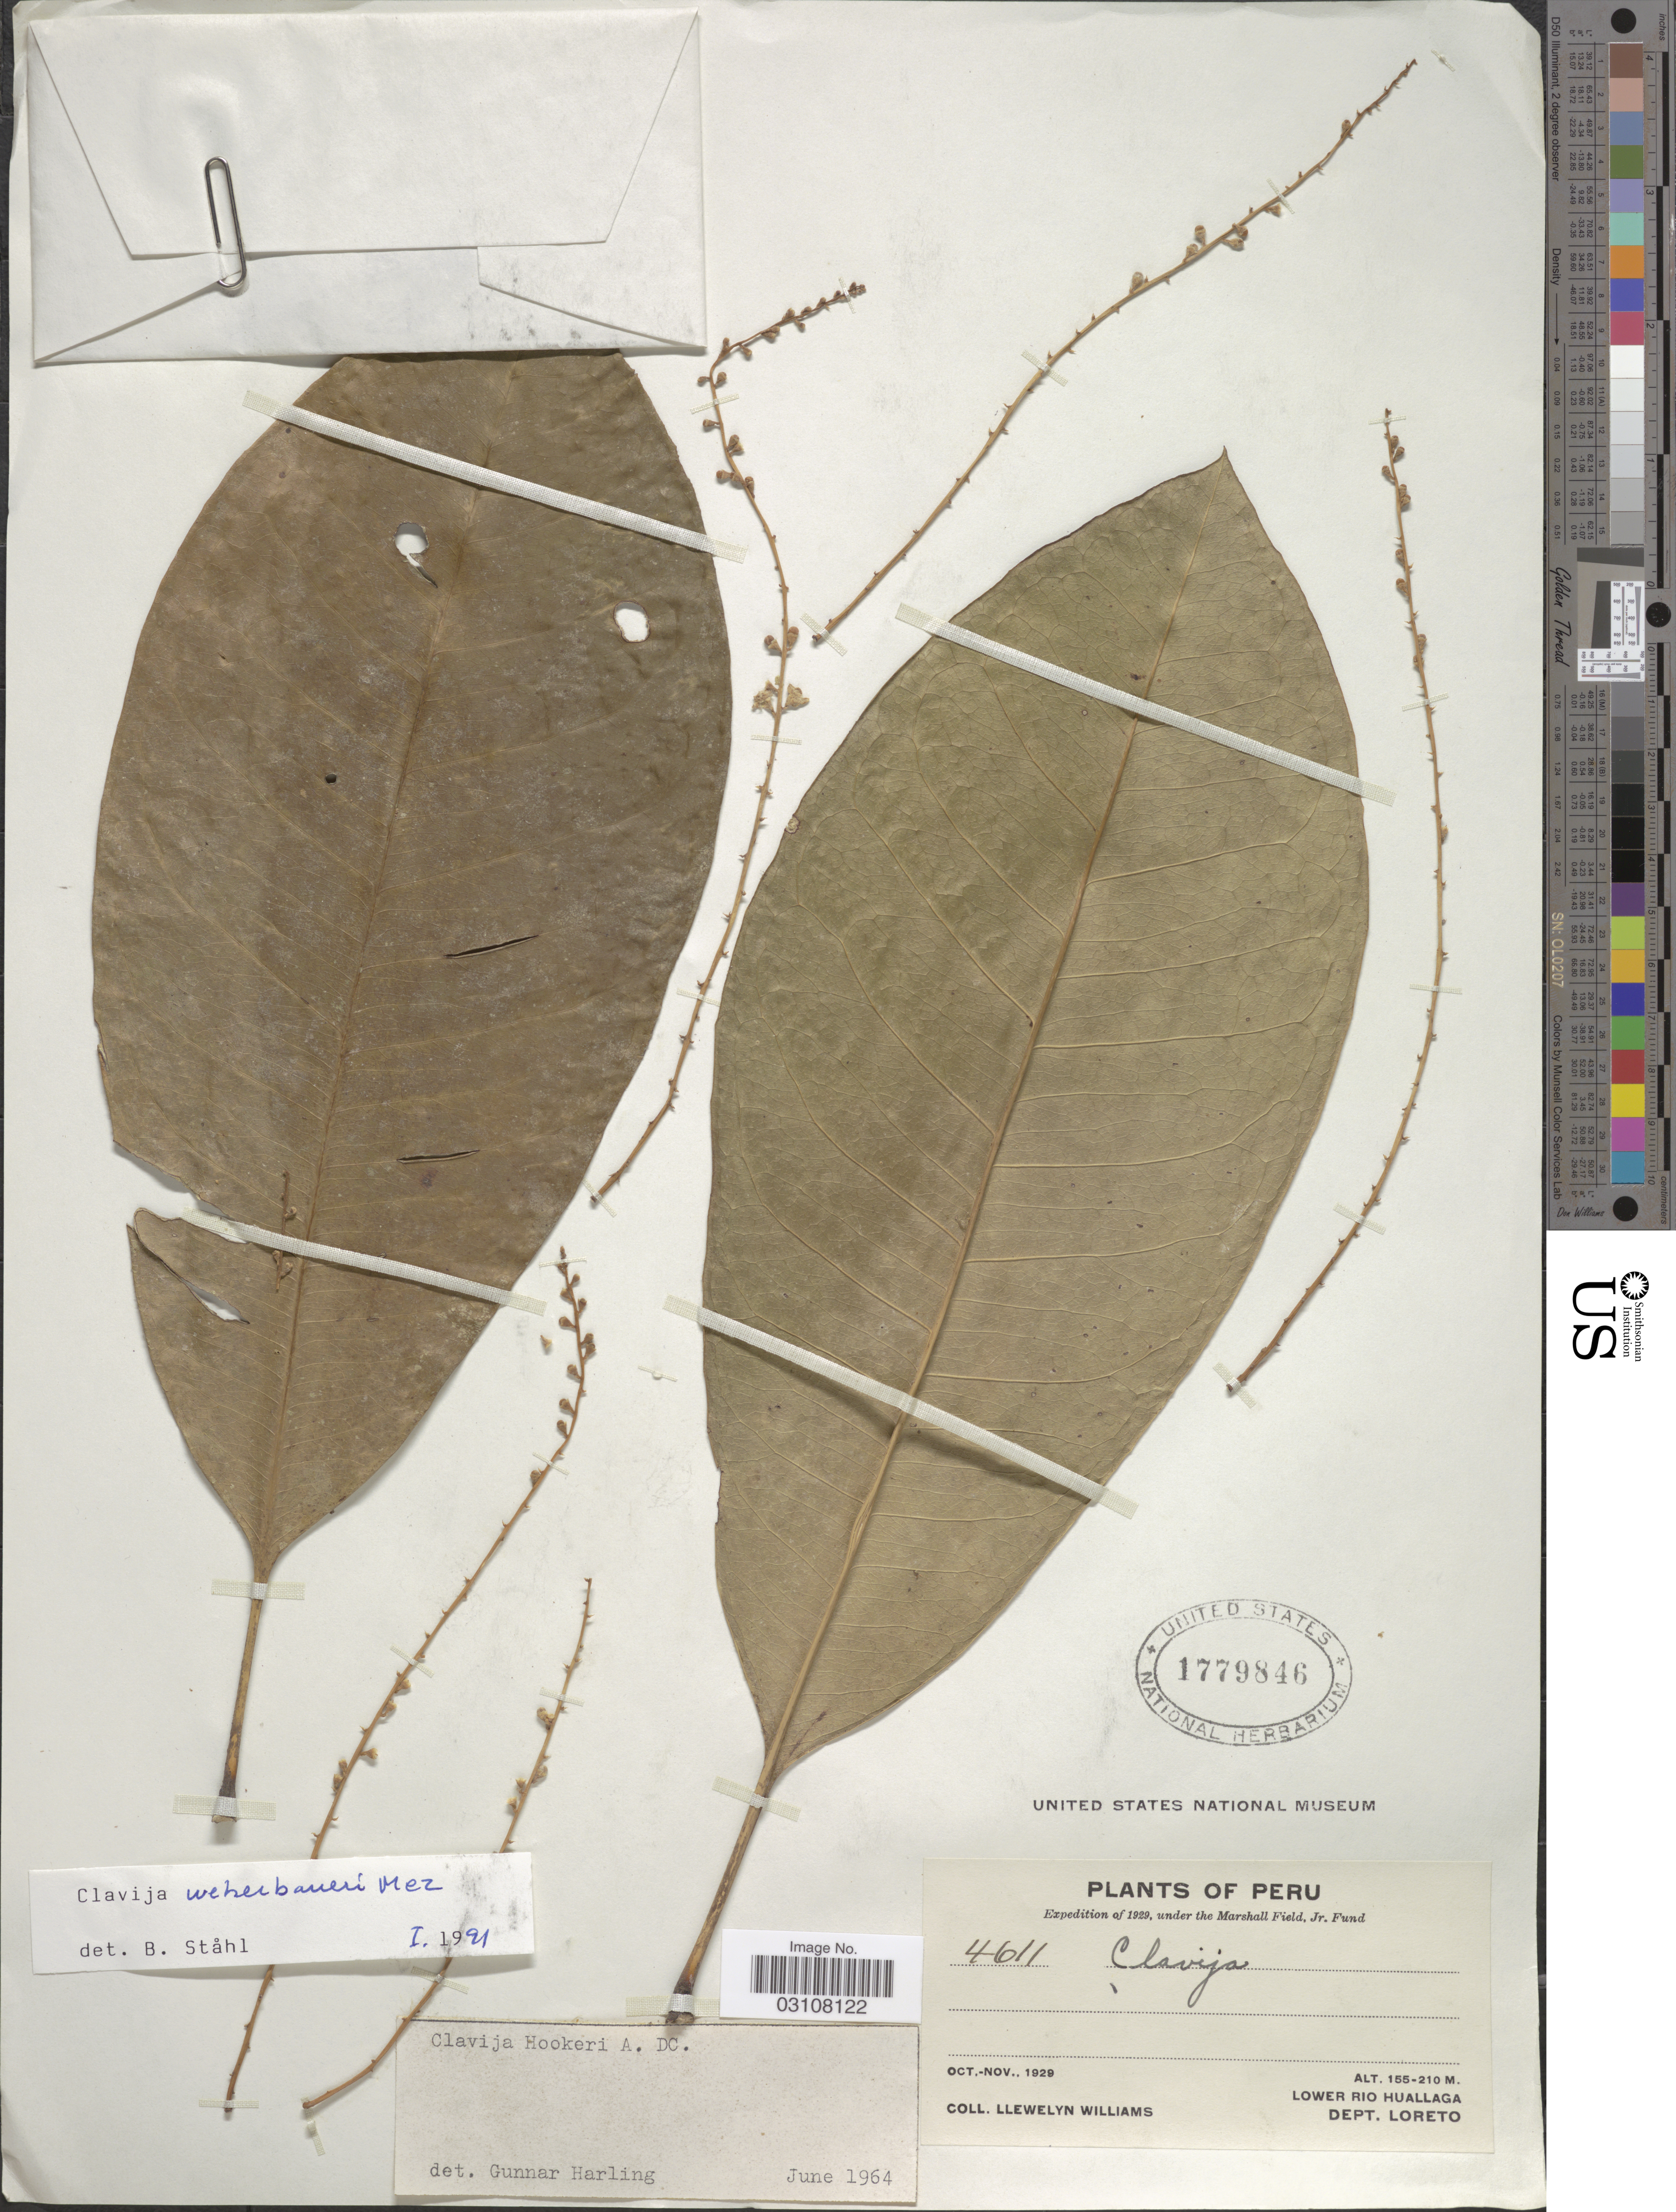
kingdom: Plantae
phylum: Tracheophyta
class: Magnoliopsida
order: Ericales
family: Primulaceae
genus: Clavija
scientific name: Clavija weberbaueri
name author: Mez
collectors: Ll. Williams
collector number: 4611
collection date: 1929-10/1929-11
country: Peru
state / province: Loreto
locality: Lower Rio Huallaga, Dept. Loreto.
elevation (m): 155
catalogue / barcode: US 1779846